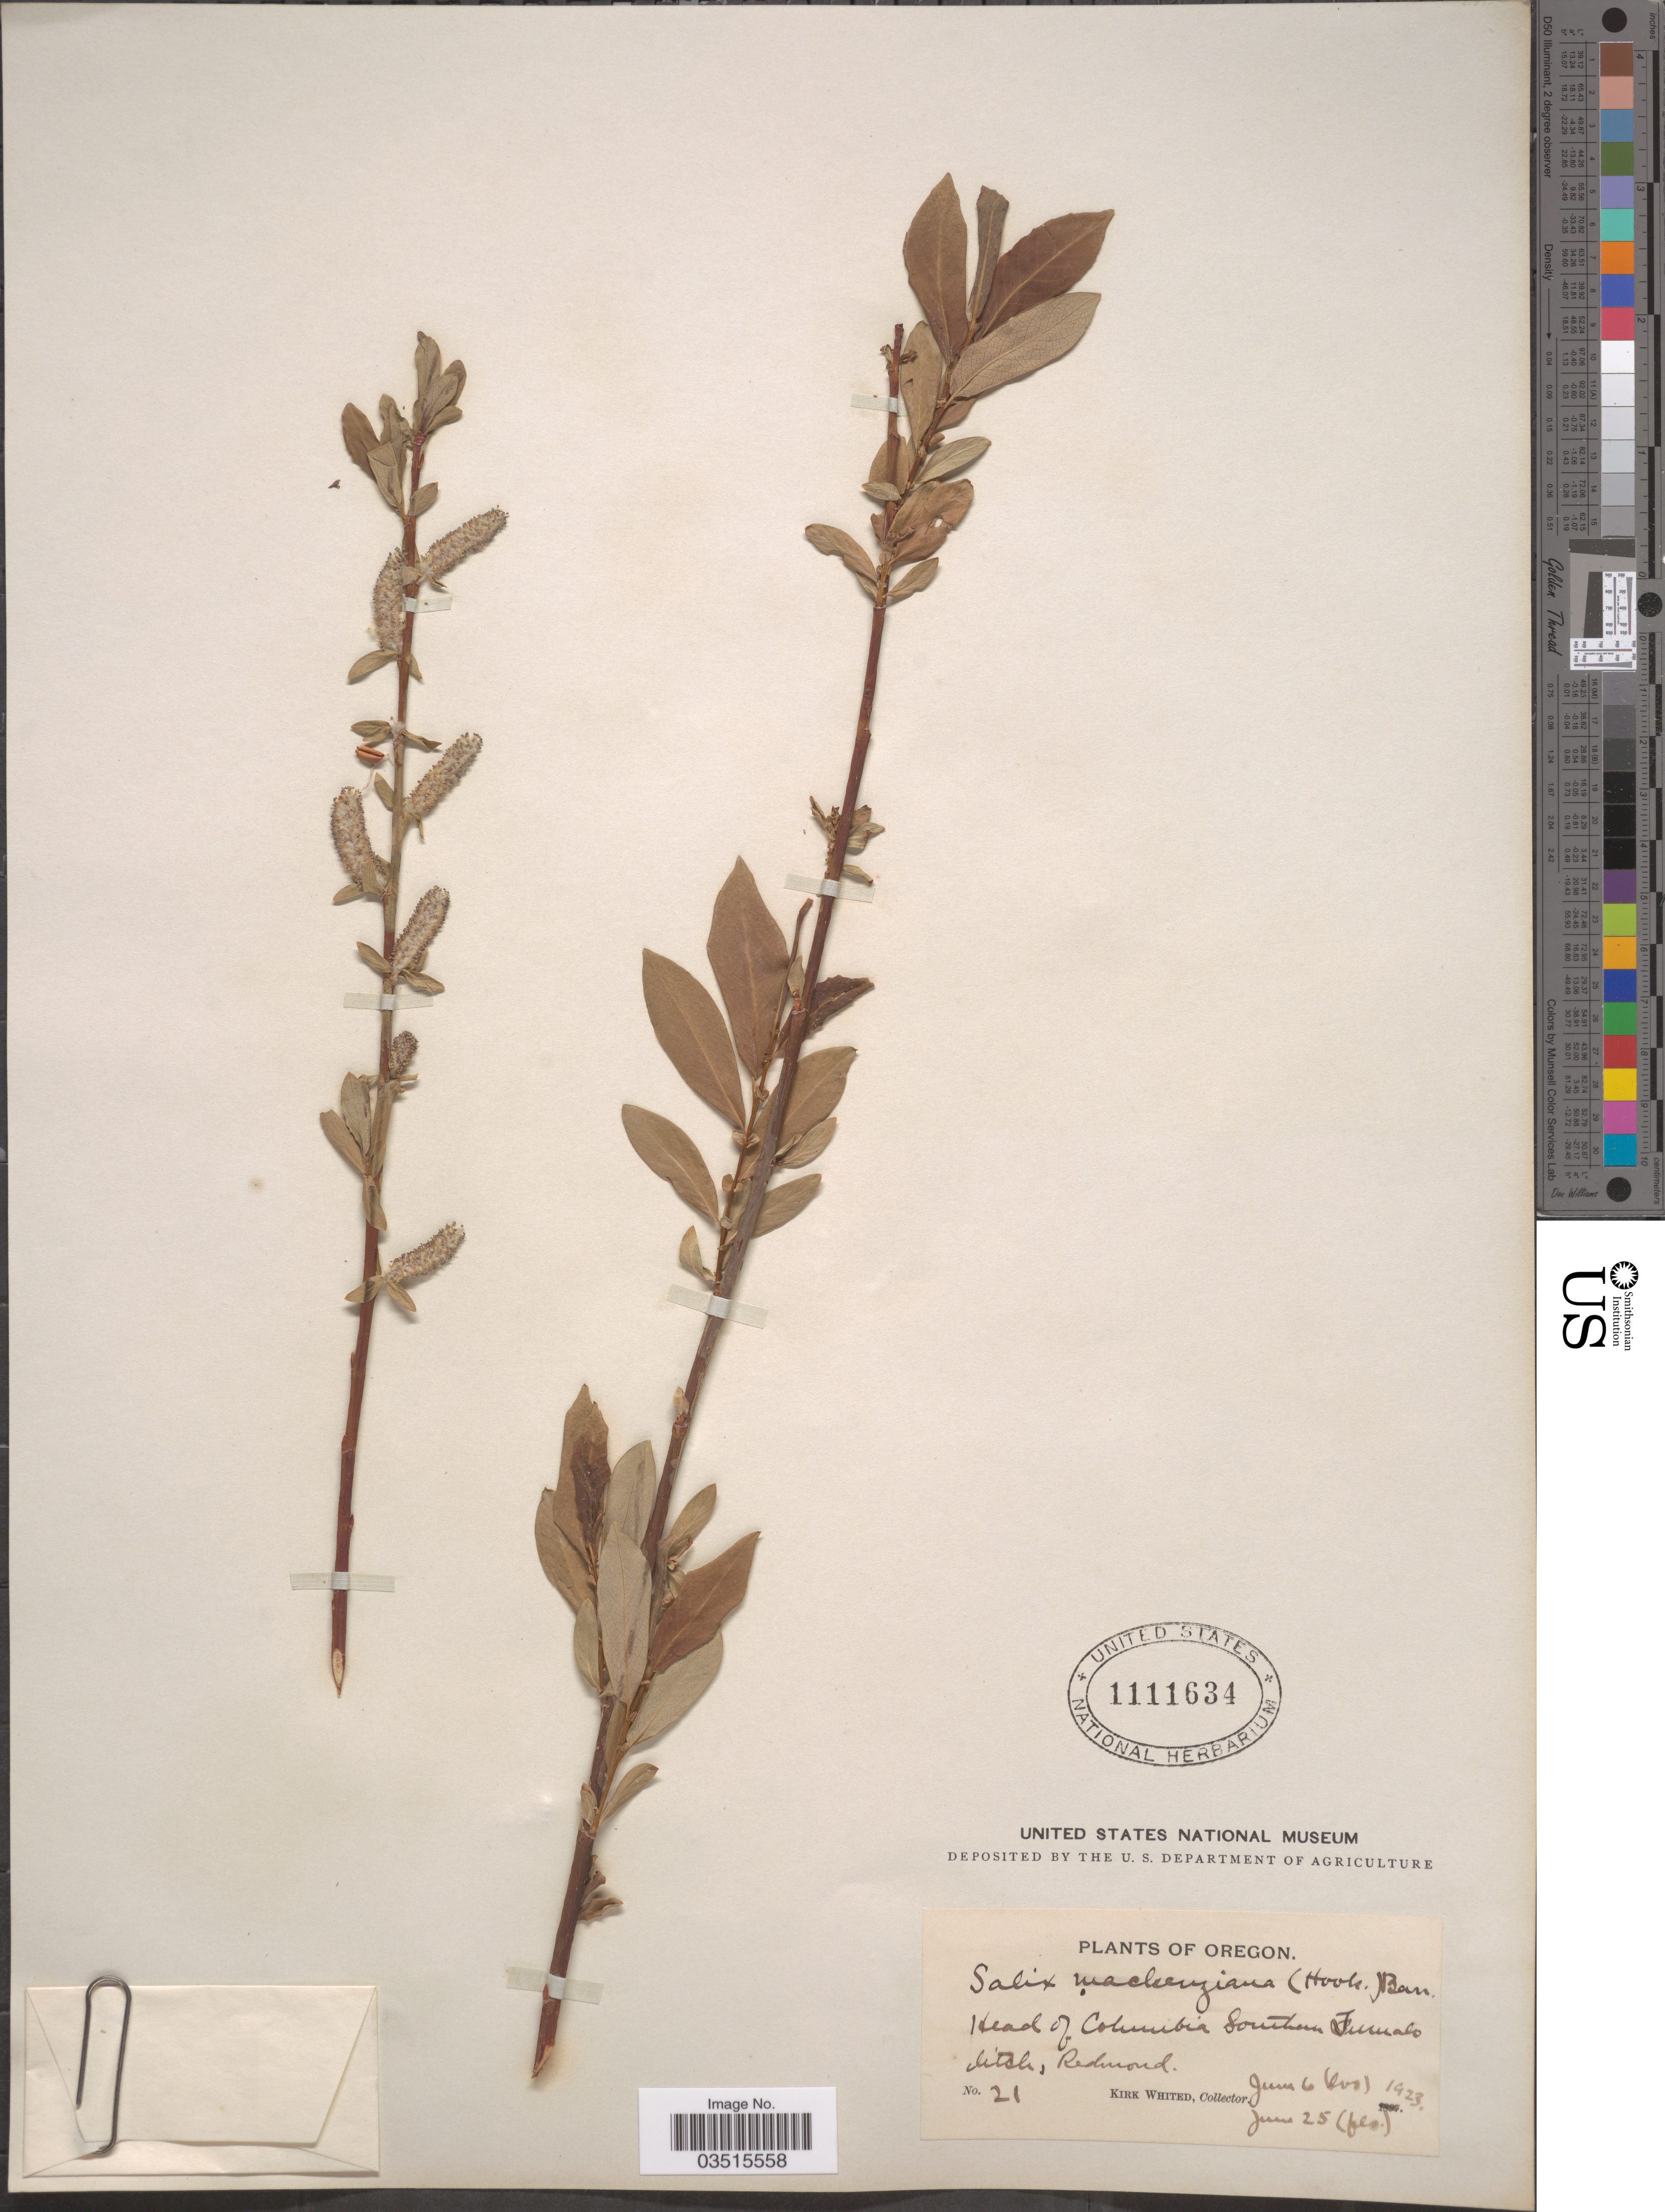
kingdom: Plantae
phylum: Tracheophyta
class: Magnoliopsida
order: Malpighiales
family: Salicaceae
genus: Salix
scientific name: Salix mackenziana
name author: (Hook.) Barratt ex Hook.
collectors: K. Whited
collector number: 21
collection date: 1923-06-06/1923-06-25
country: United States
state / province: Oregon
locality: Head of Columbia Southern Tumalo ditch, Redmond.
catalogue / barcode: US 1111634